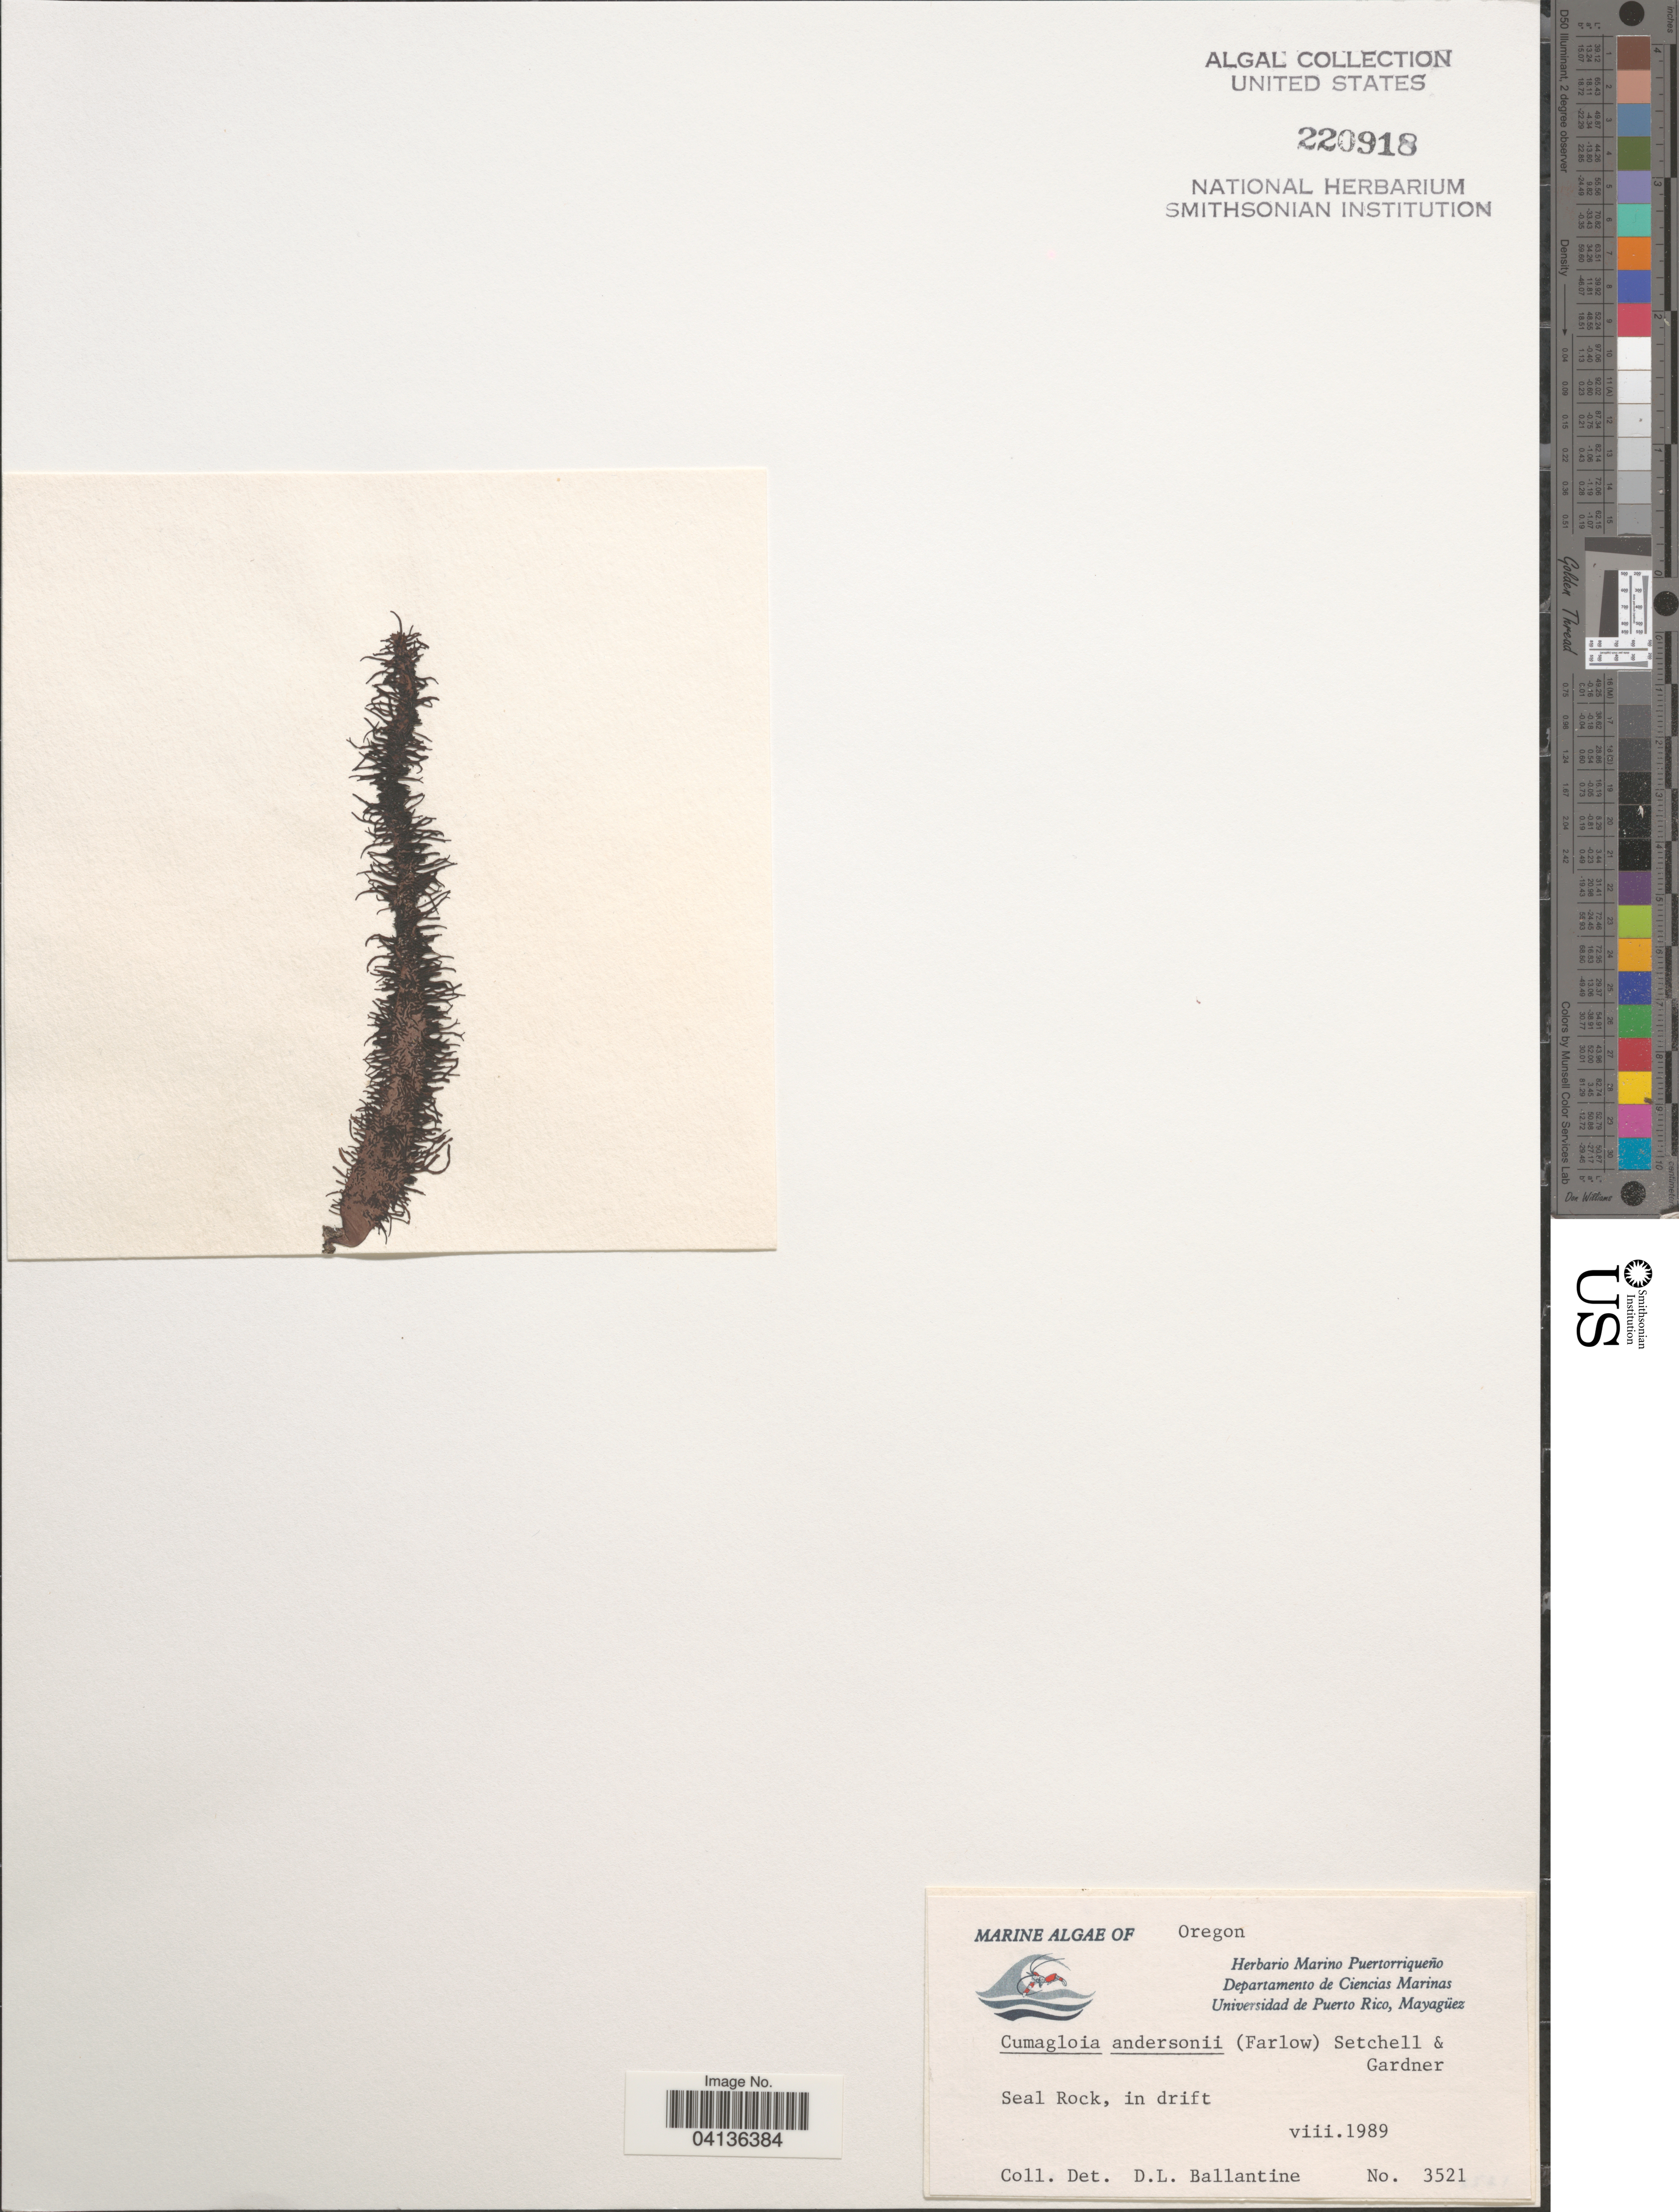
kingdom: Plantae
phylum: Rhodophyta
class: Florideophyceae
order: Nemaliales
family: Liagoraceae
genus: Cumagloia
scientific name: Cumagloia andersonii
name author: (Farl.) Setch. & N.L. Gardner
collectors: D.L. Ballantine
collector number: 3521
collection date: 1989-08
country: United States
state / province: Oregon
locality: Seal Rock, in drift.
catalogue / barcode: US 220918